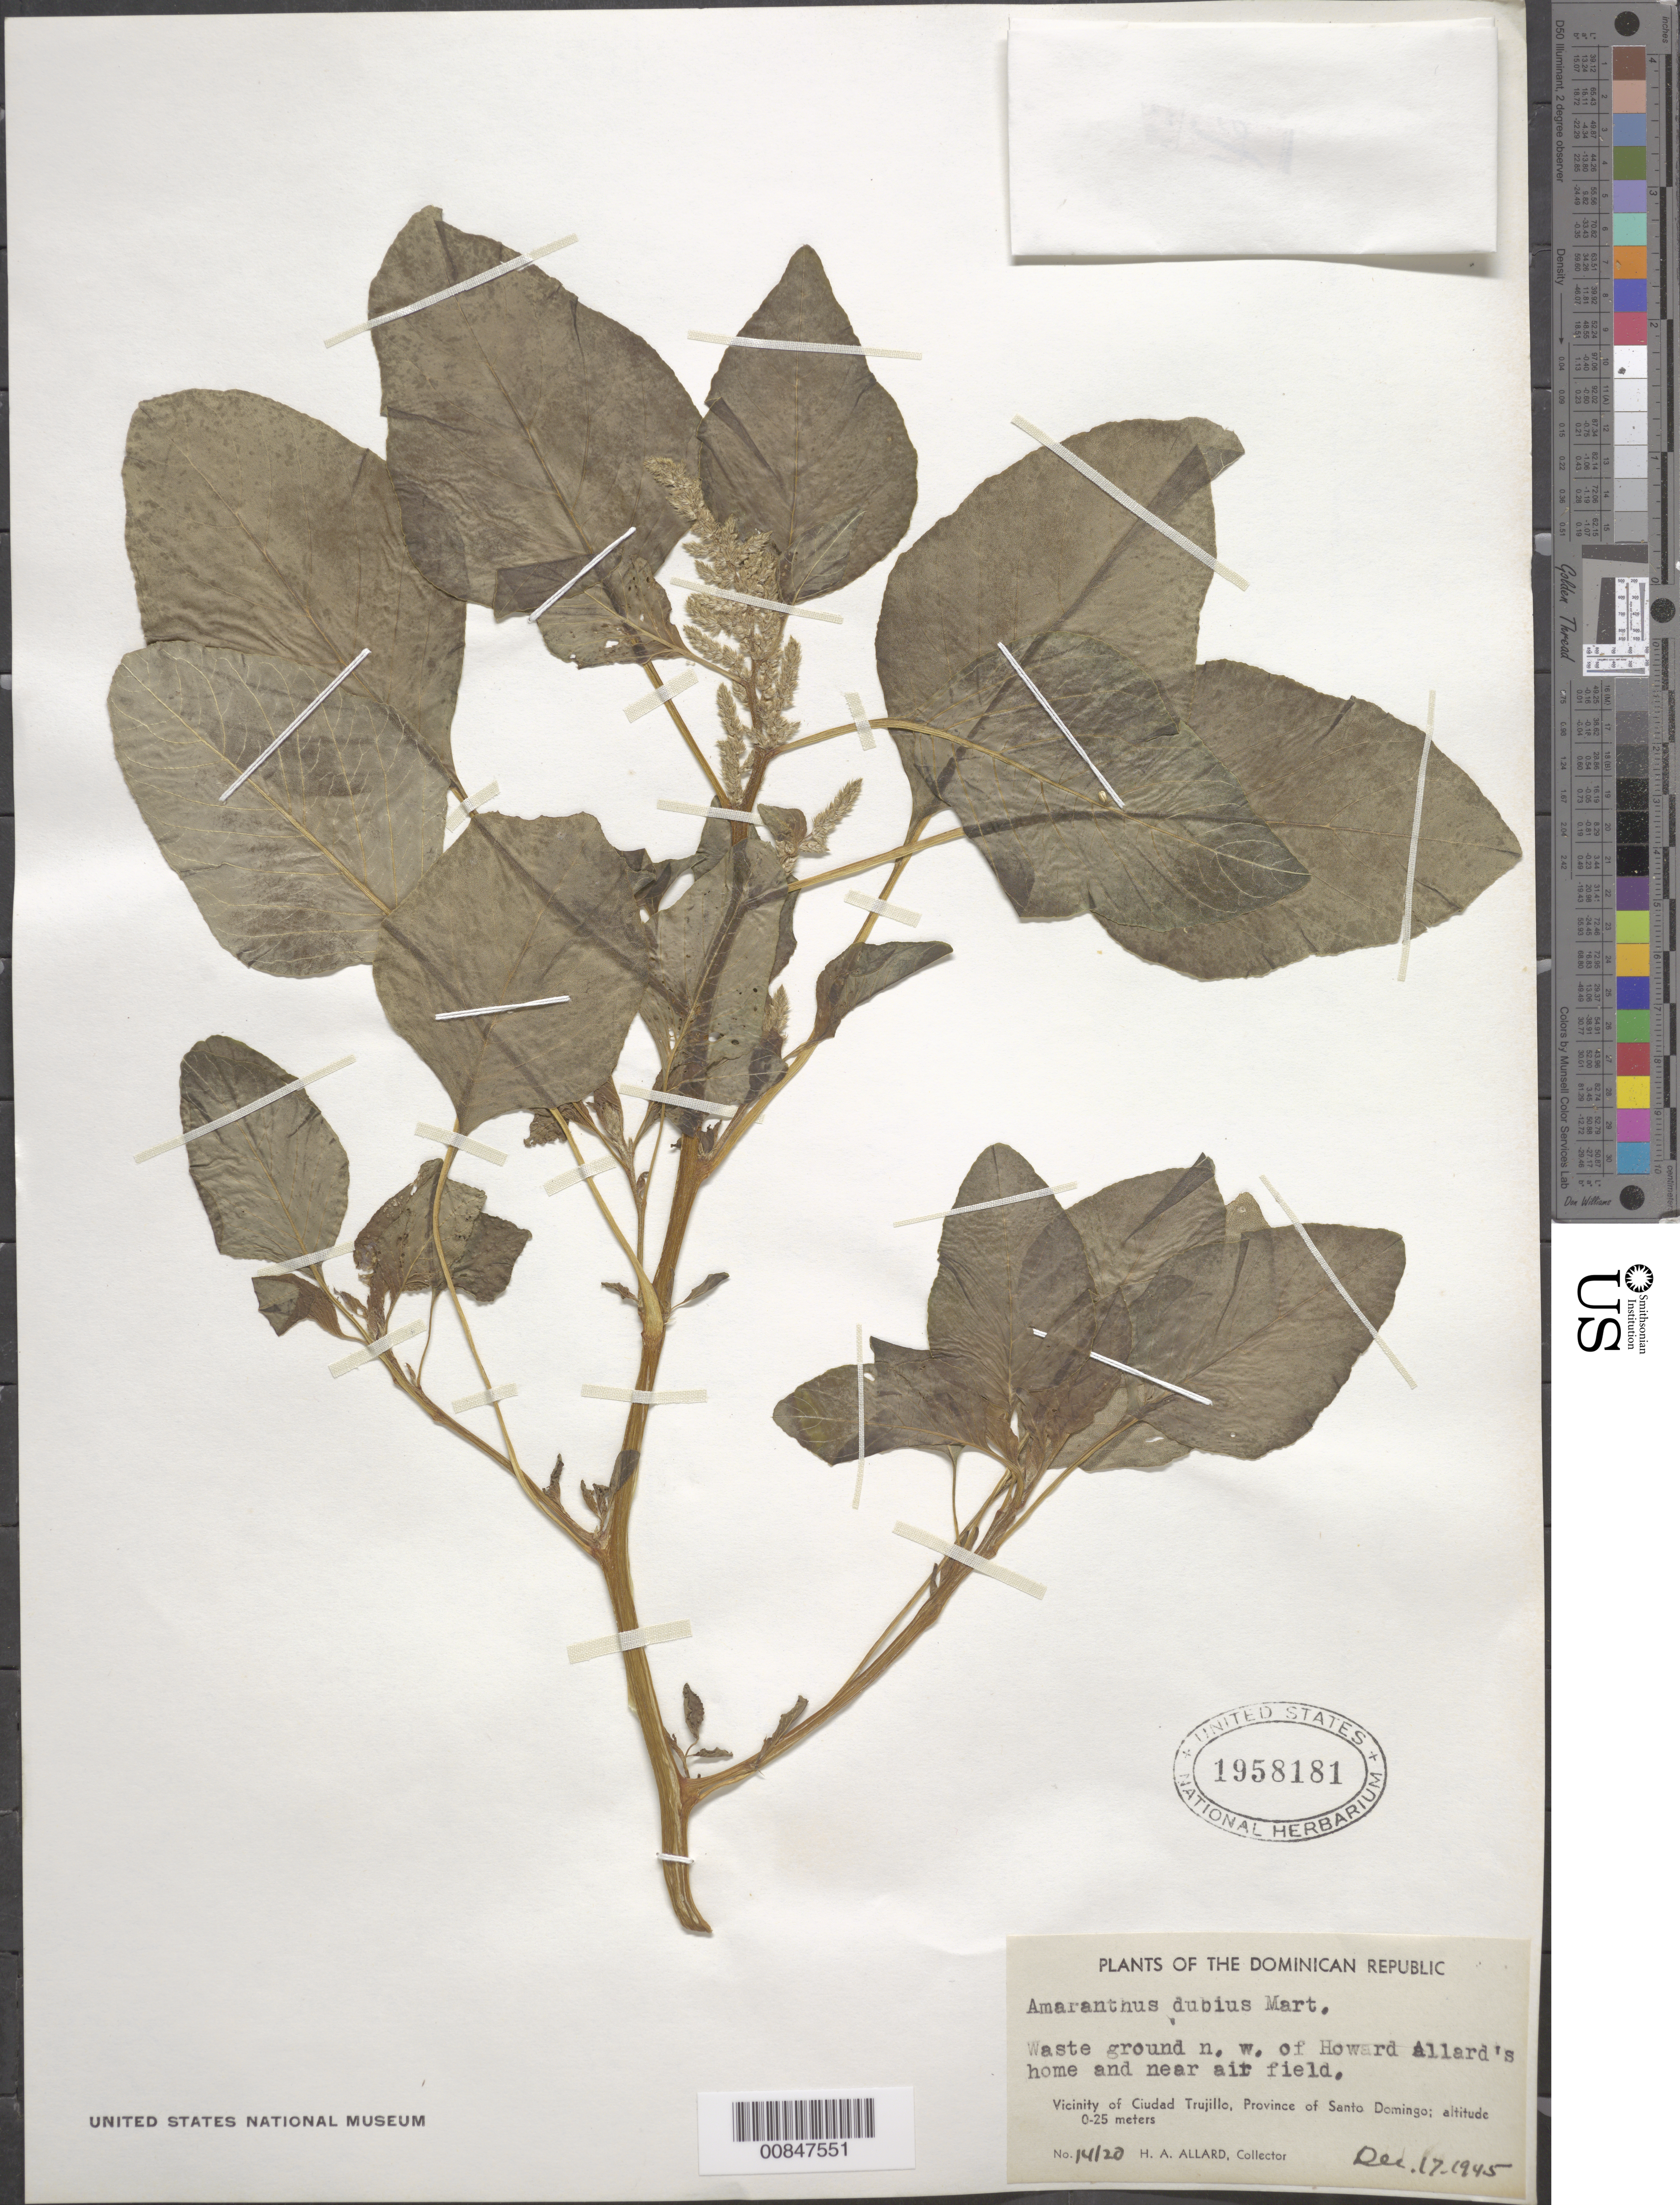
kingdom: Plantae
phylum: Tracheophyta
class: Magnoliopsida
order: Caryophyllales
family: Amaranthaceae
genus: Amaranthus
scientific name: Amaranthus dubius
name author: Mart. ex Thell.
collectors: H. A. Allard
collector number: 14120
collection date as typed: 17 Dec 1945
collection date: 1945-12-17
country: Dominican Republic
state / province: Distrito Nacional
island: Hispaniola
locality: Vicinity of Ciudad trujillo, Province of Santo Domingo (obsolete). Waste ground NW of Howard Allard's home and near air field.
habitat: Waste ground.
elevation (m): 0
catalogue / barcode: US 1958181